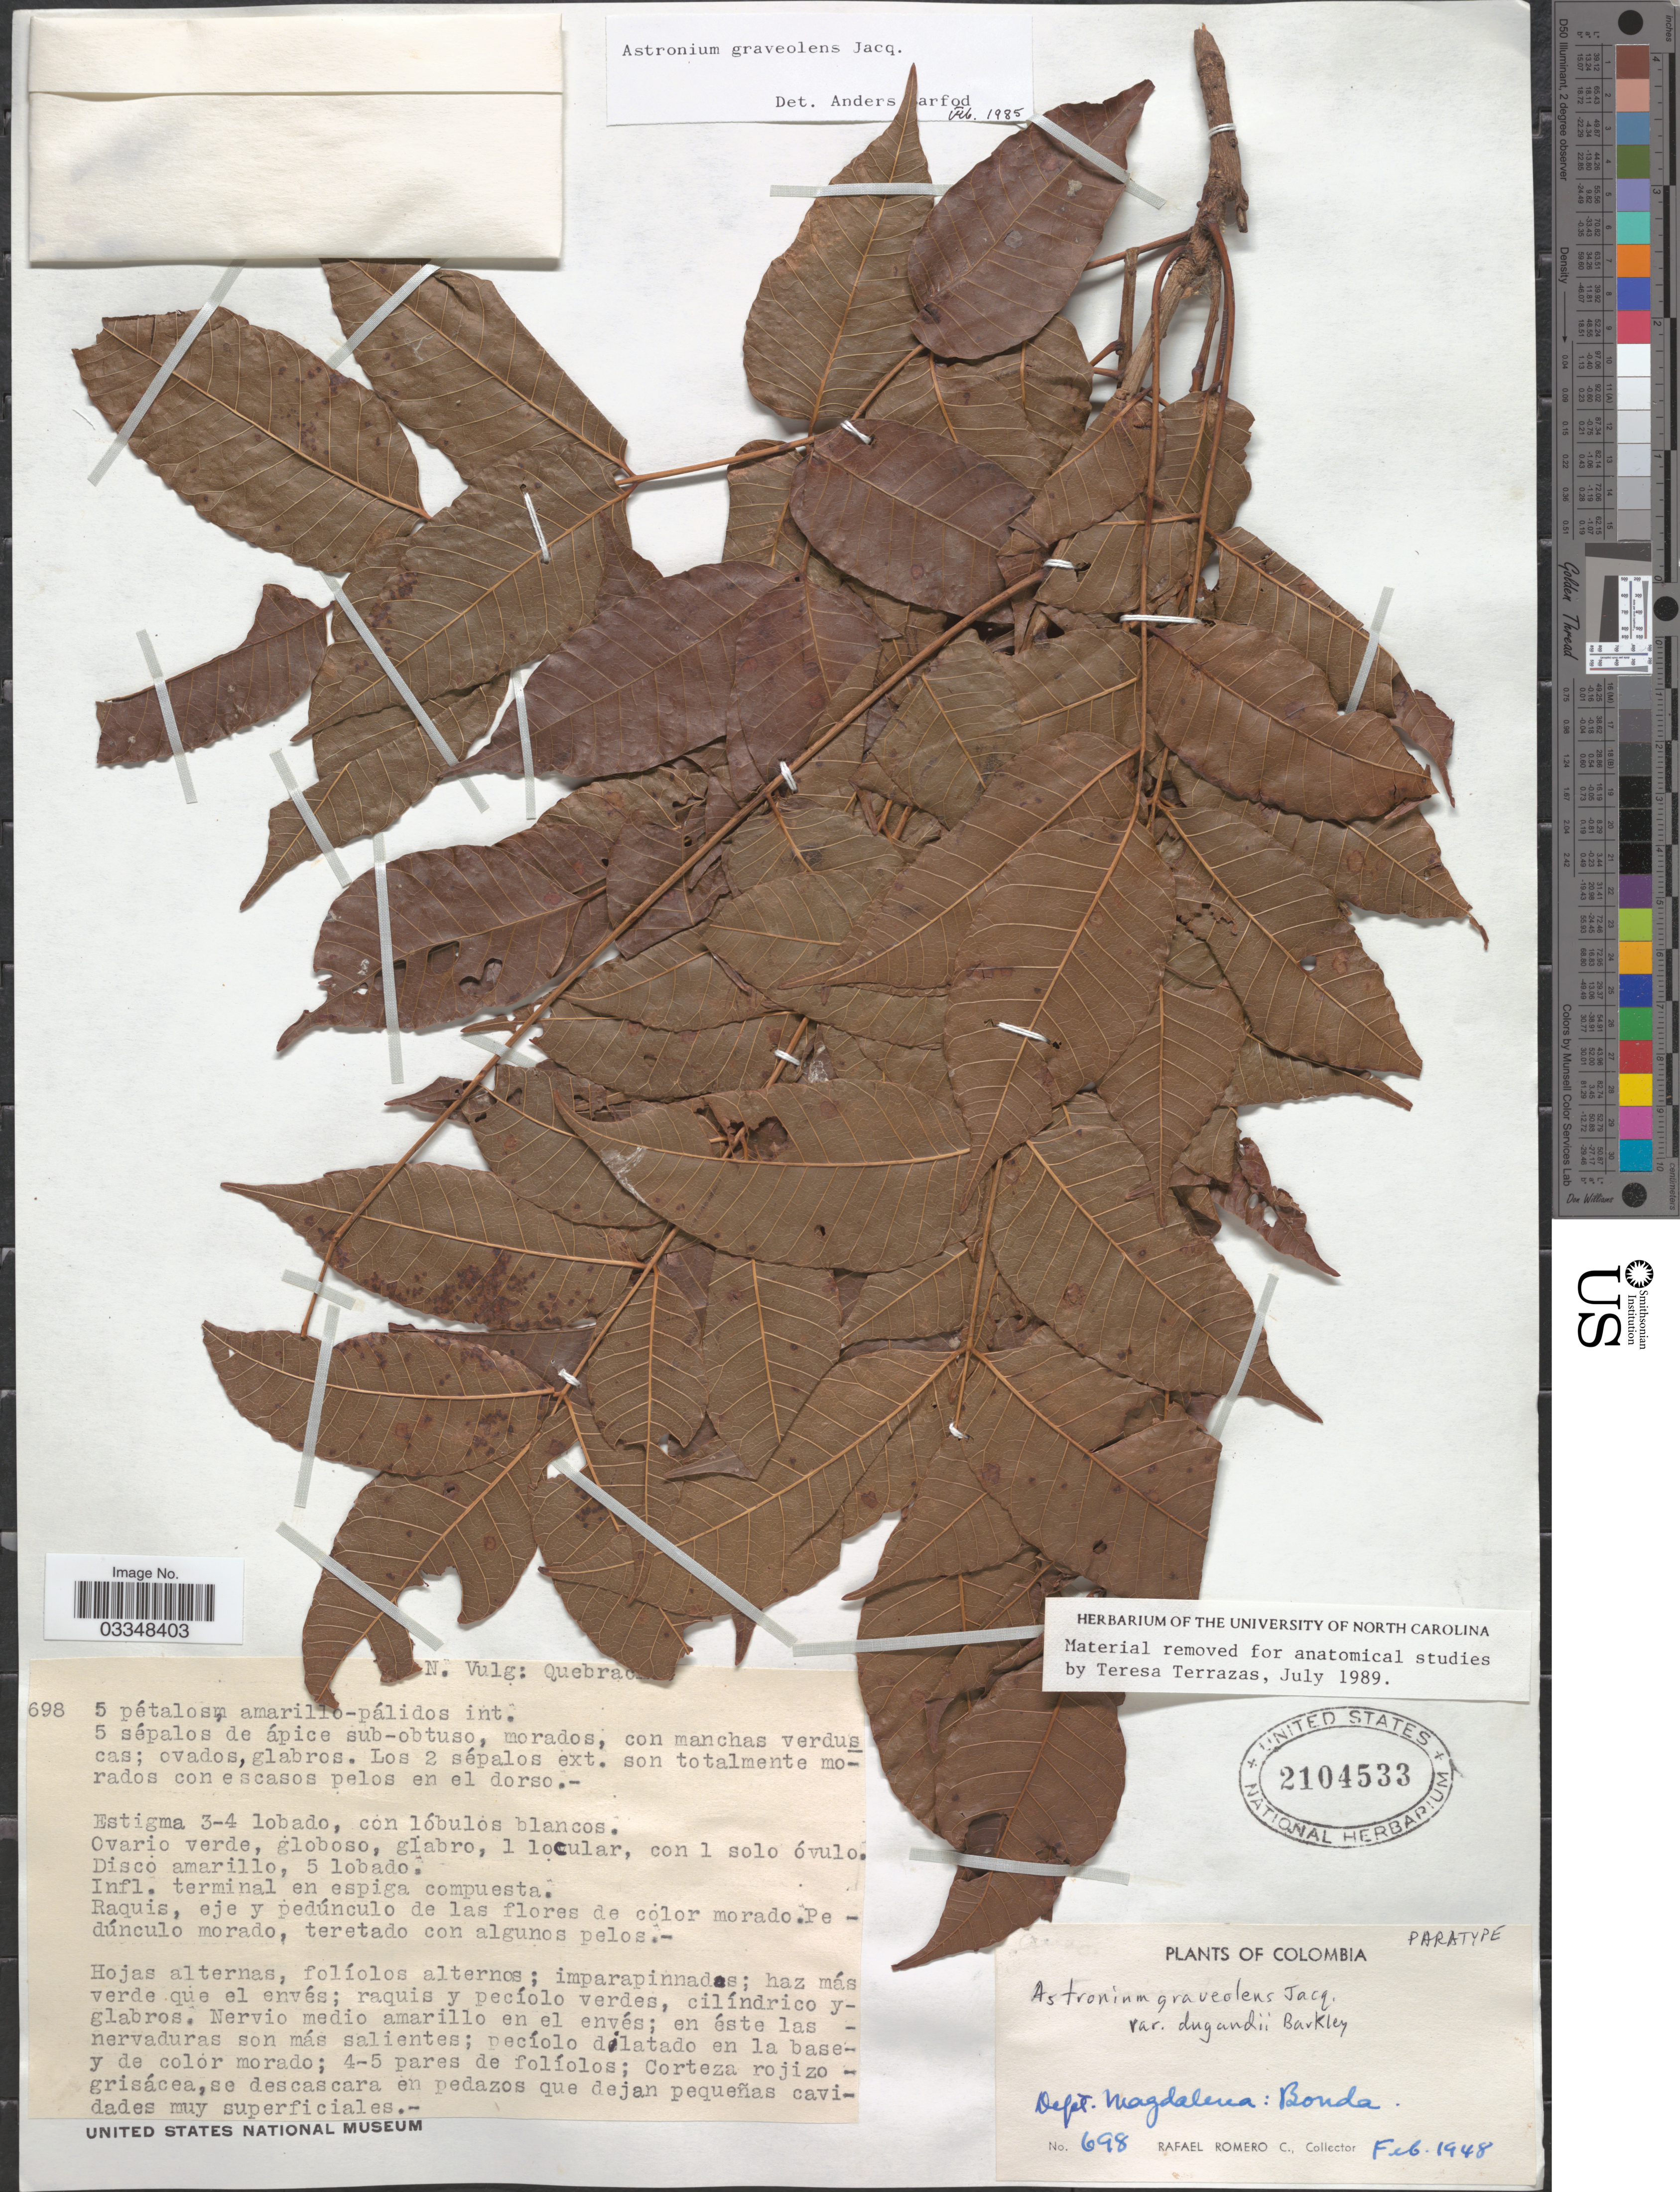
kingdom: Plantae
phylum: Tracheophyta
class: Magnoliopsida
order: Sapindales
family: Anacardiaceae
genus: Astronium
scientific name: Astronium graveolens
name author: Jacq.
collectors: R. Romero Castañeda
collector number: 698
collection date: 1948-02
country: Colombia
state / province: Magdalena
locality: Dept. Magdalena: Bonda.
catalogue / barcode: US 2104533